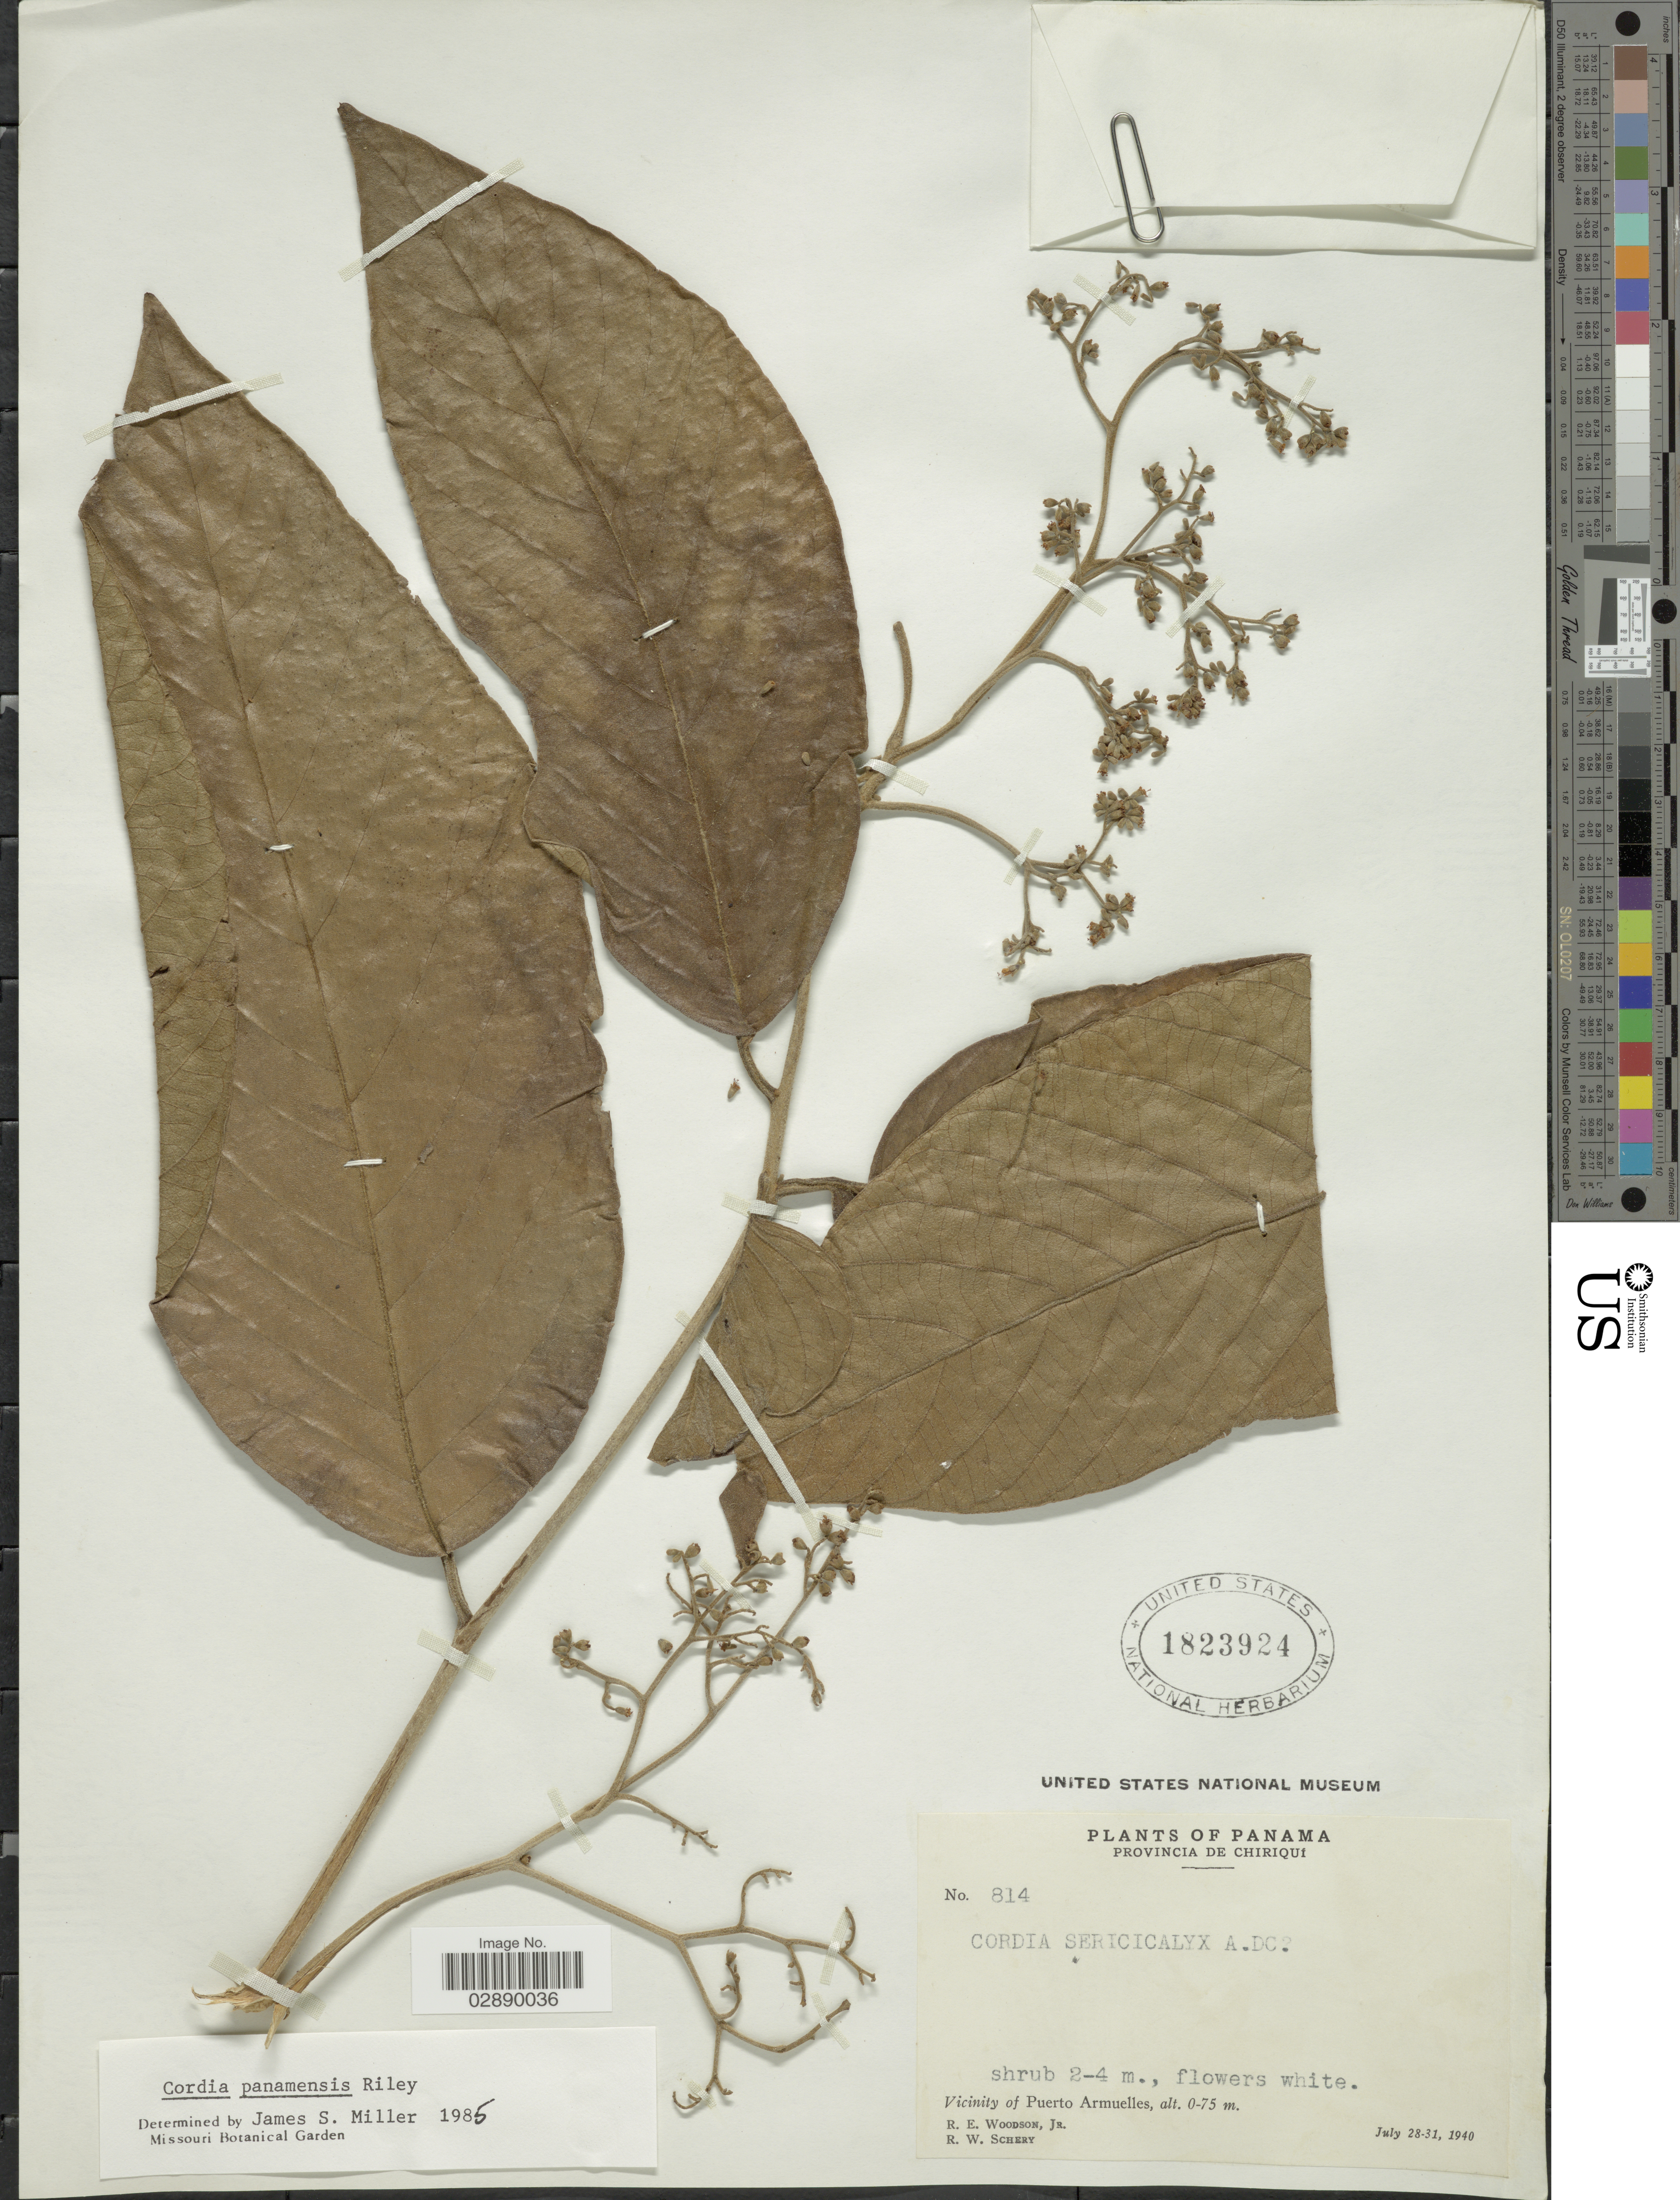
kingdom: Plantae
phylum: Tracheophyta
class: Magnoliopsida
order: Boraginales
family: Cordiaceae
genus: Cordia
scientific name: Cordia panamensis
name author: L. Riley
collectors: R. E. Woodson & R. W. Schery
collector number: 814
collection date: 1940-07-28/1940-07-31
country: Panama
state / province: Chiriqui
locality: Provincia de Chiriqui. Vicinity of Puerto Armuelles.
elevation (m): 0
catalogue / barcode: US 1823924